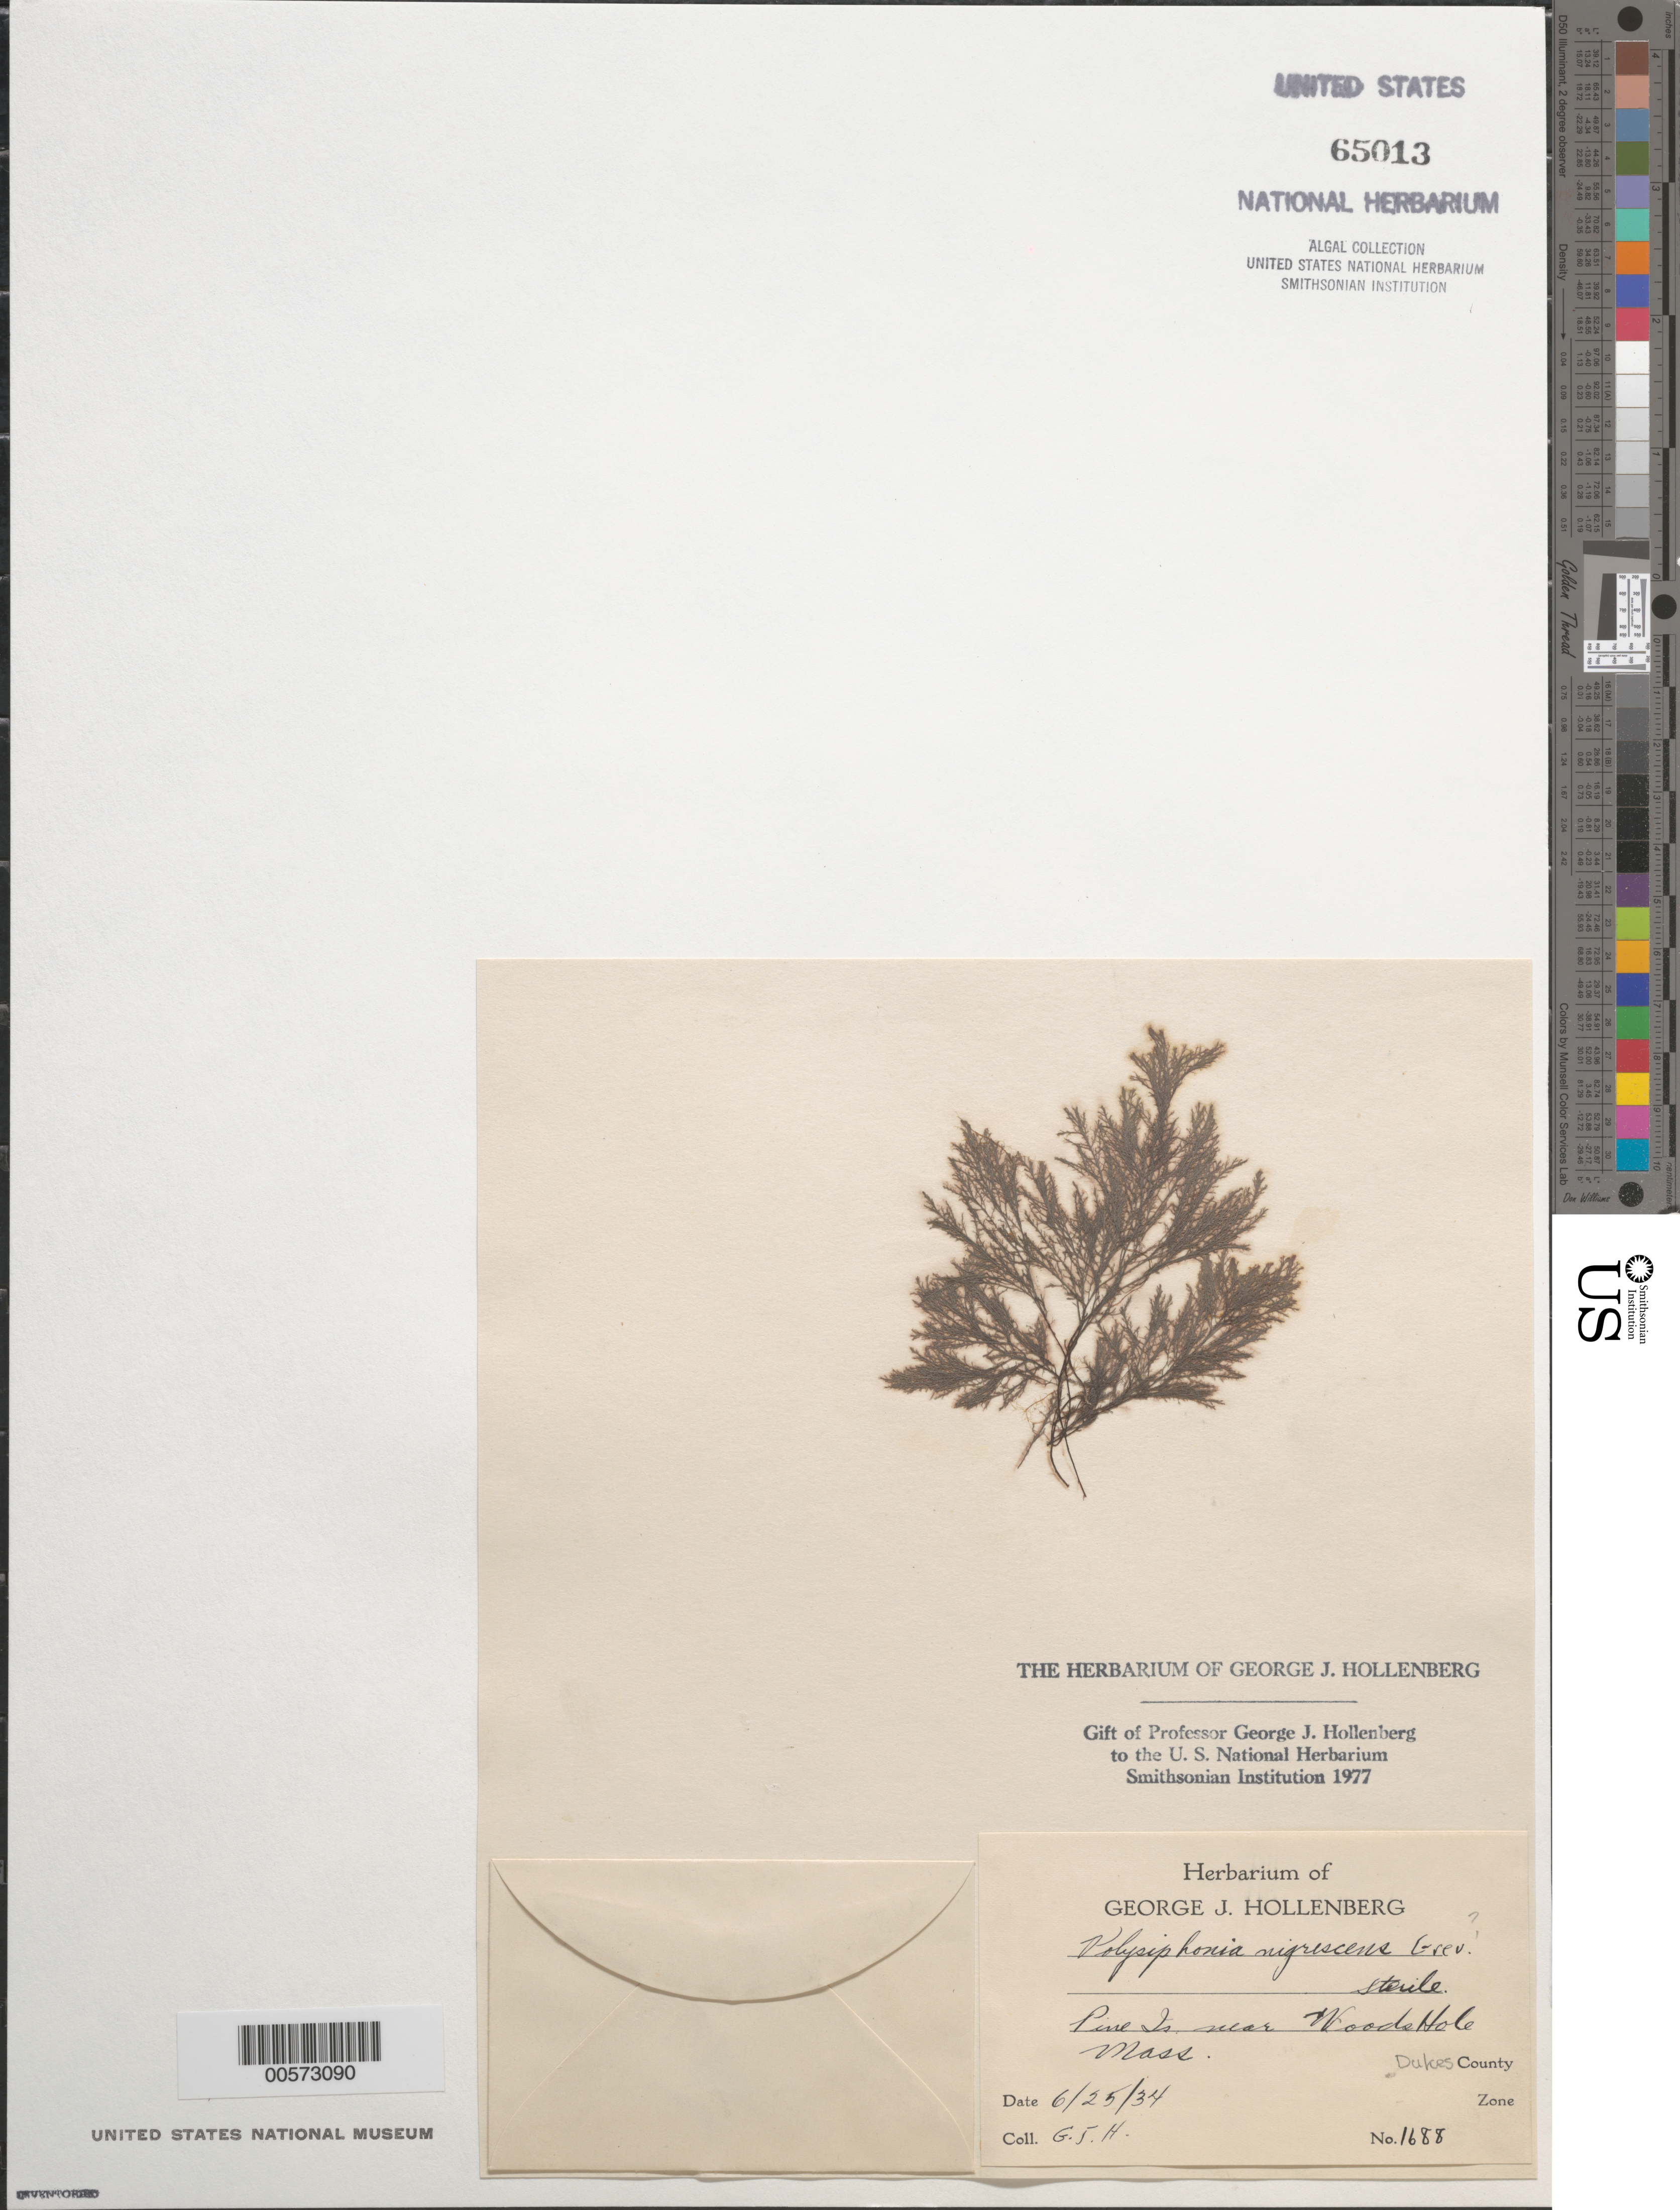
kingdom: Plantae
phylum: Rhodophyta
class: Florideophyceae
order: Ceramiales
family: Rhodomelaceae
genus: Vertebrata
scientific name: Vertebrata fucoides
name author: (Hudson) Kuntze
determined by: Algae name updating Project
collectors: G. Hollenberg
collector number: GJH 1688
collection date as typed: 25 Jun 1934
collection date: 1934-06-25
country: United States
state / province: Massachusetts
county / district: Dukes County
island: Pine Island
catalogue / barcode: US 65013